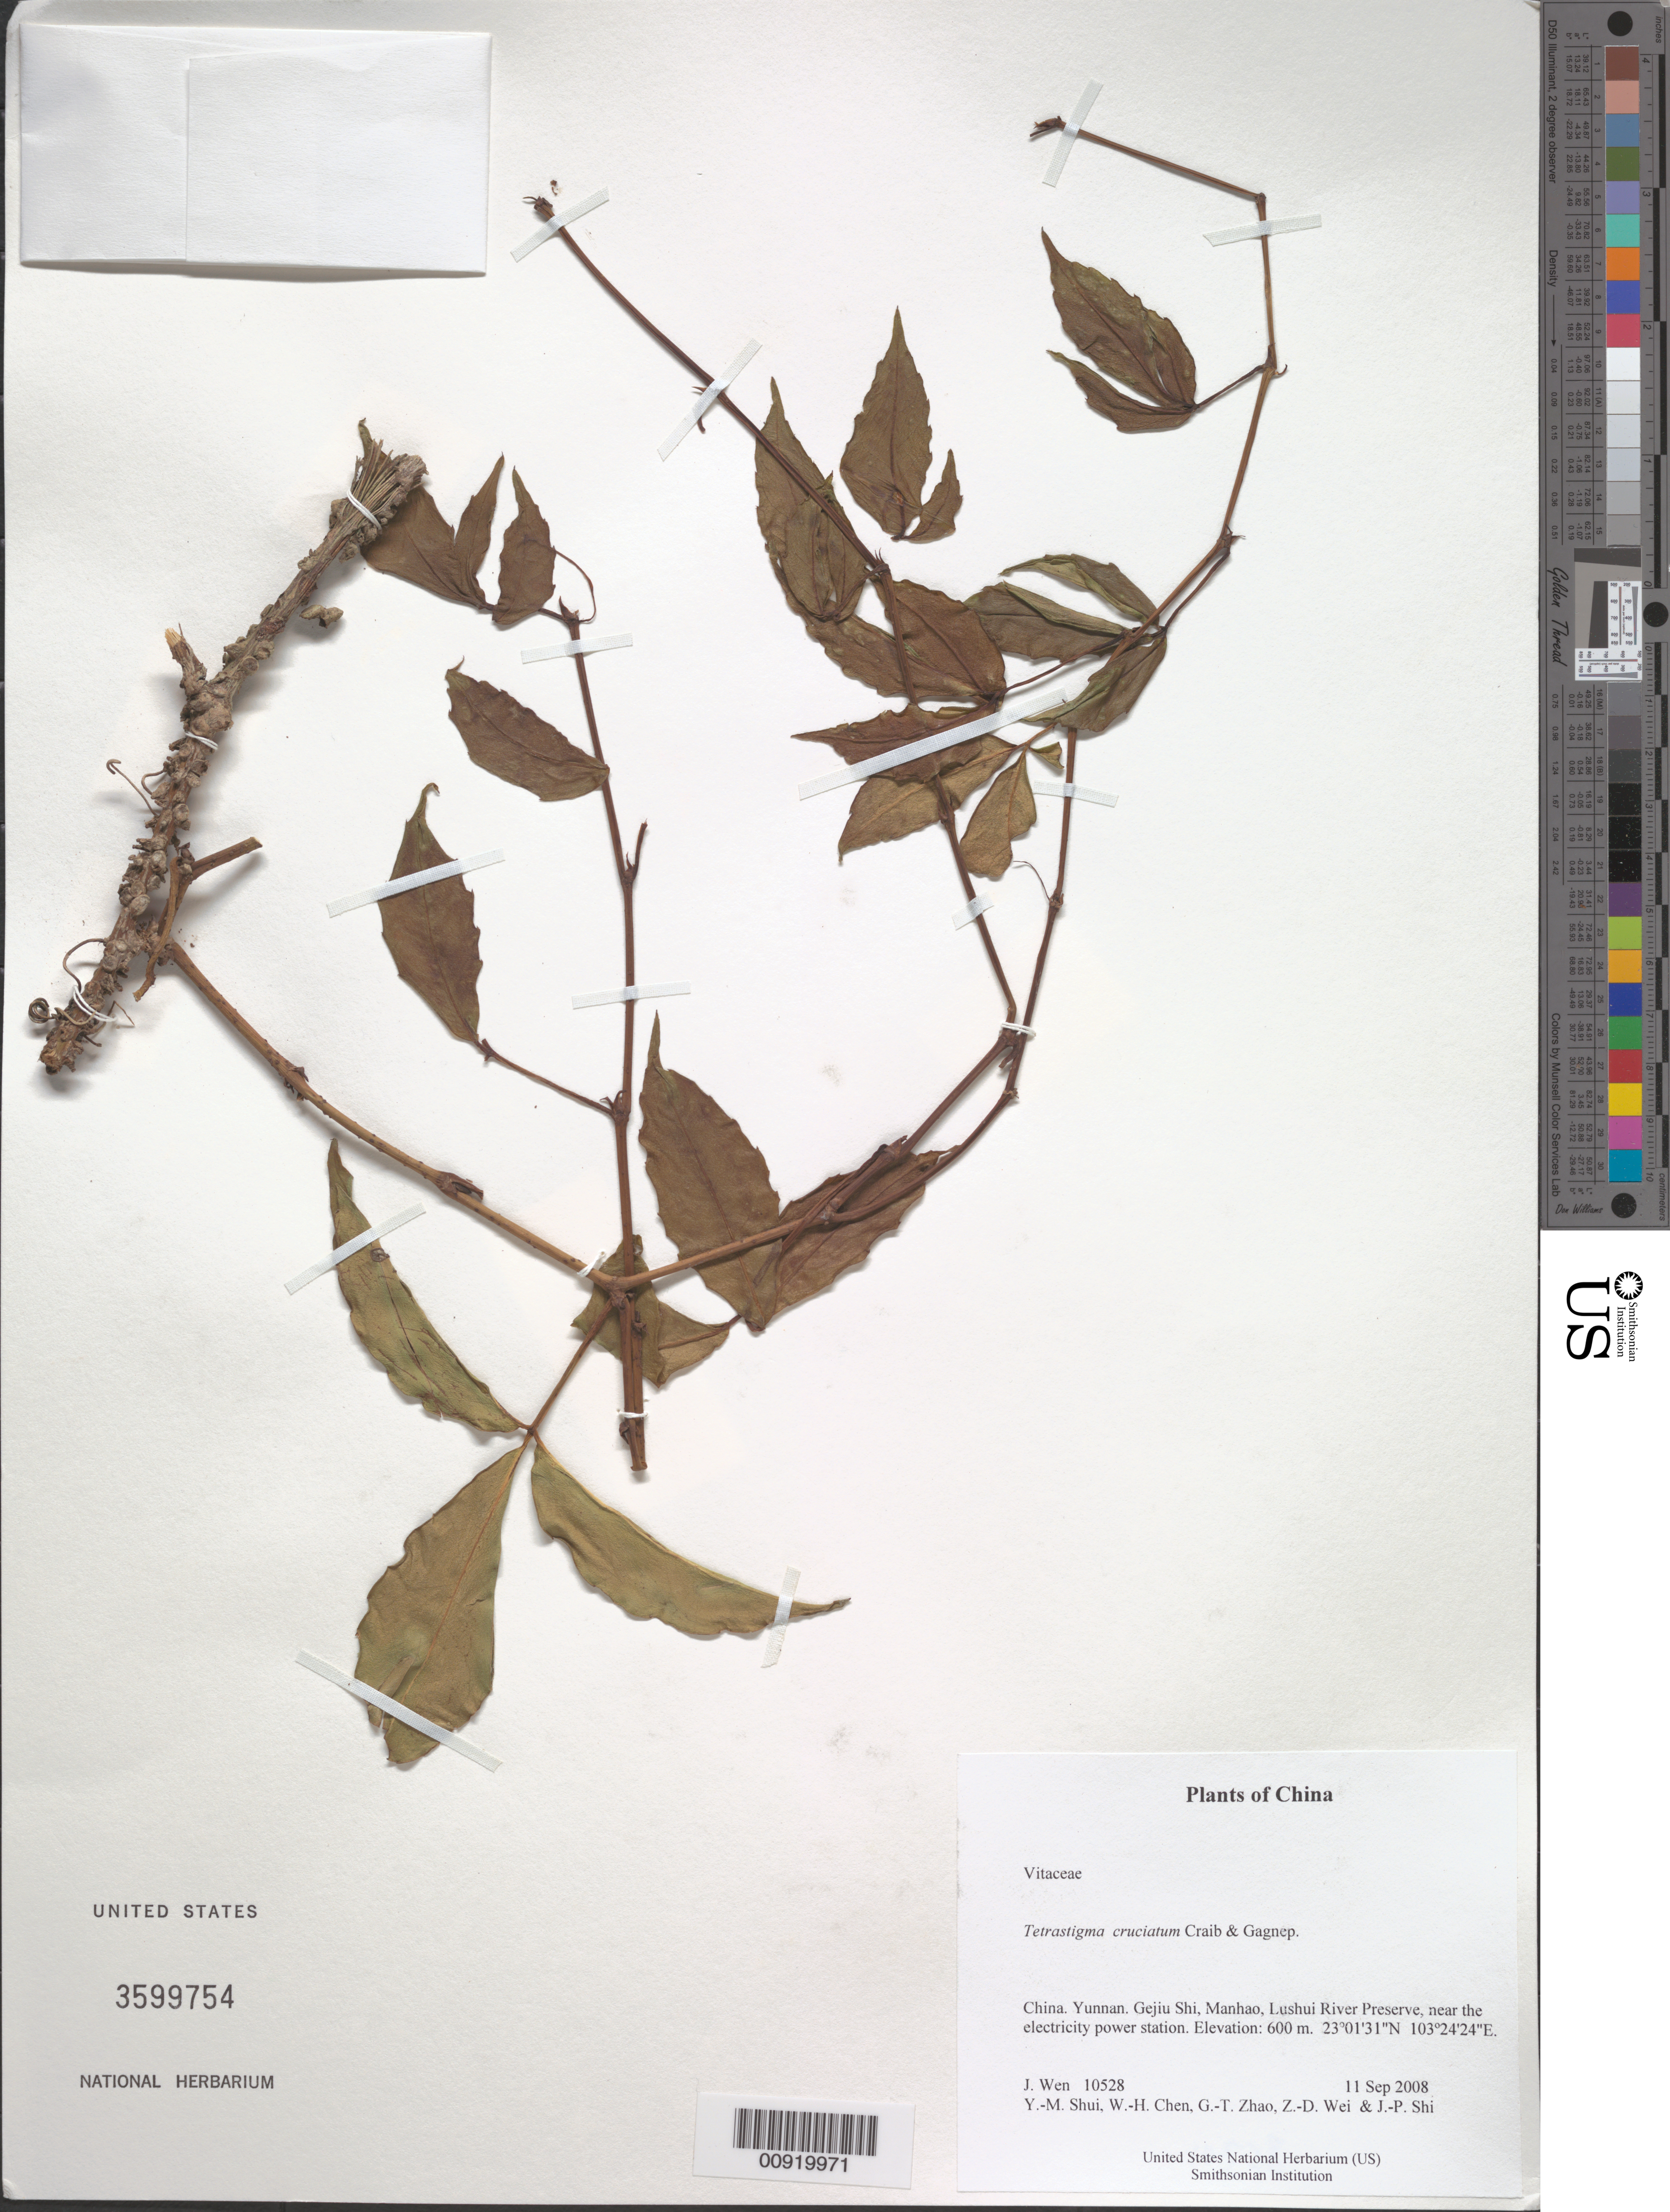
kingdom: Plantae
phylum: Tracheophyta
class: Magnoliopsida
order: Vitales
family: Vitaceae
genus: Tetrastigma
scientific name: Tetrastigma cruciatum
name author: Craib & Gagnep.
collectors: J. Wen, Y. Shui, W. Chen, G. Zhao, Z. Wei & J. Shi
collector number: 10528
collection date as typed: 11 Sep 2008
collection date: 2008-09-11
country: China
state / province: Yunnan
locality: Gejiu Shi, Manhao, Lushui River Preserve, near the electricity power station.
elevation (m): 600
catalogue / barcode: US 3599754